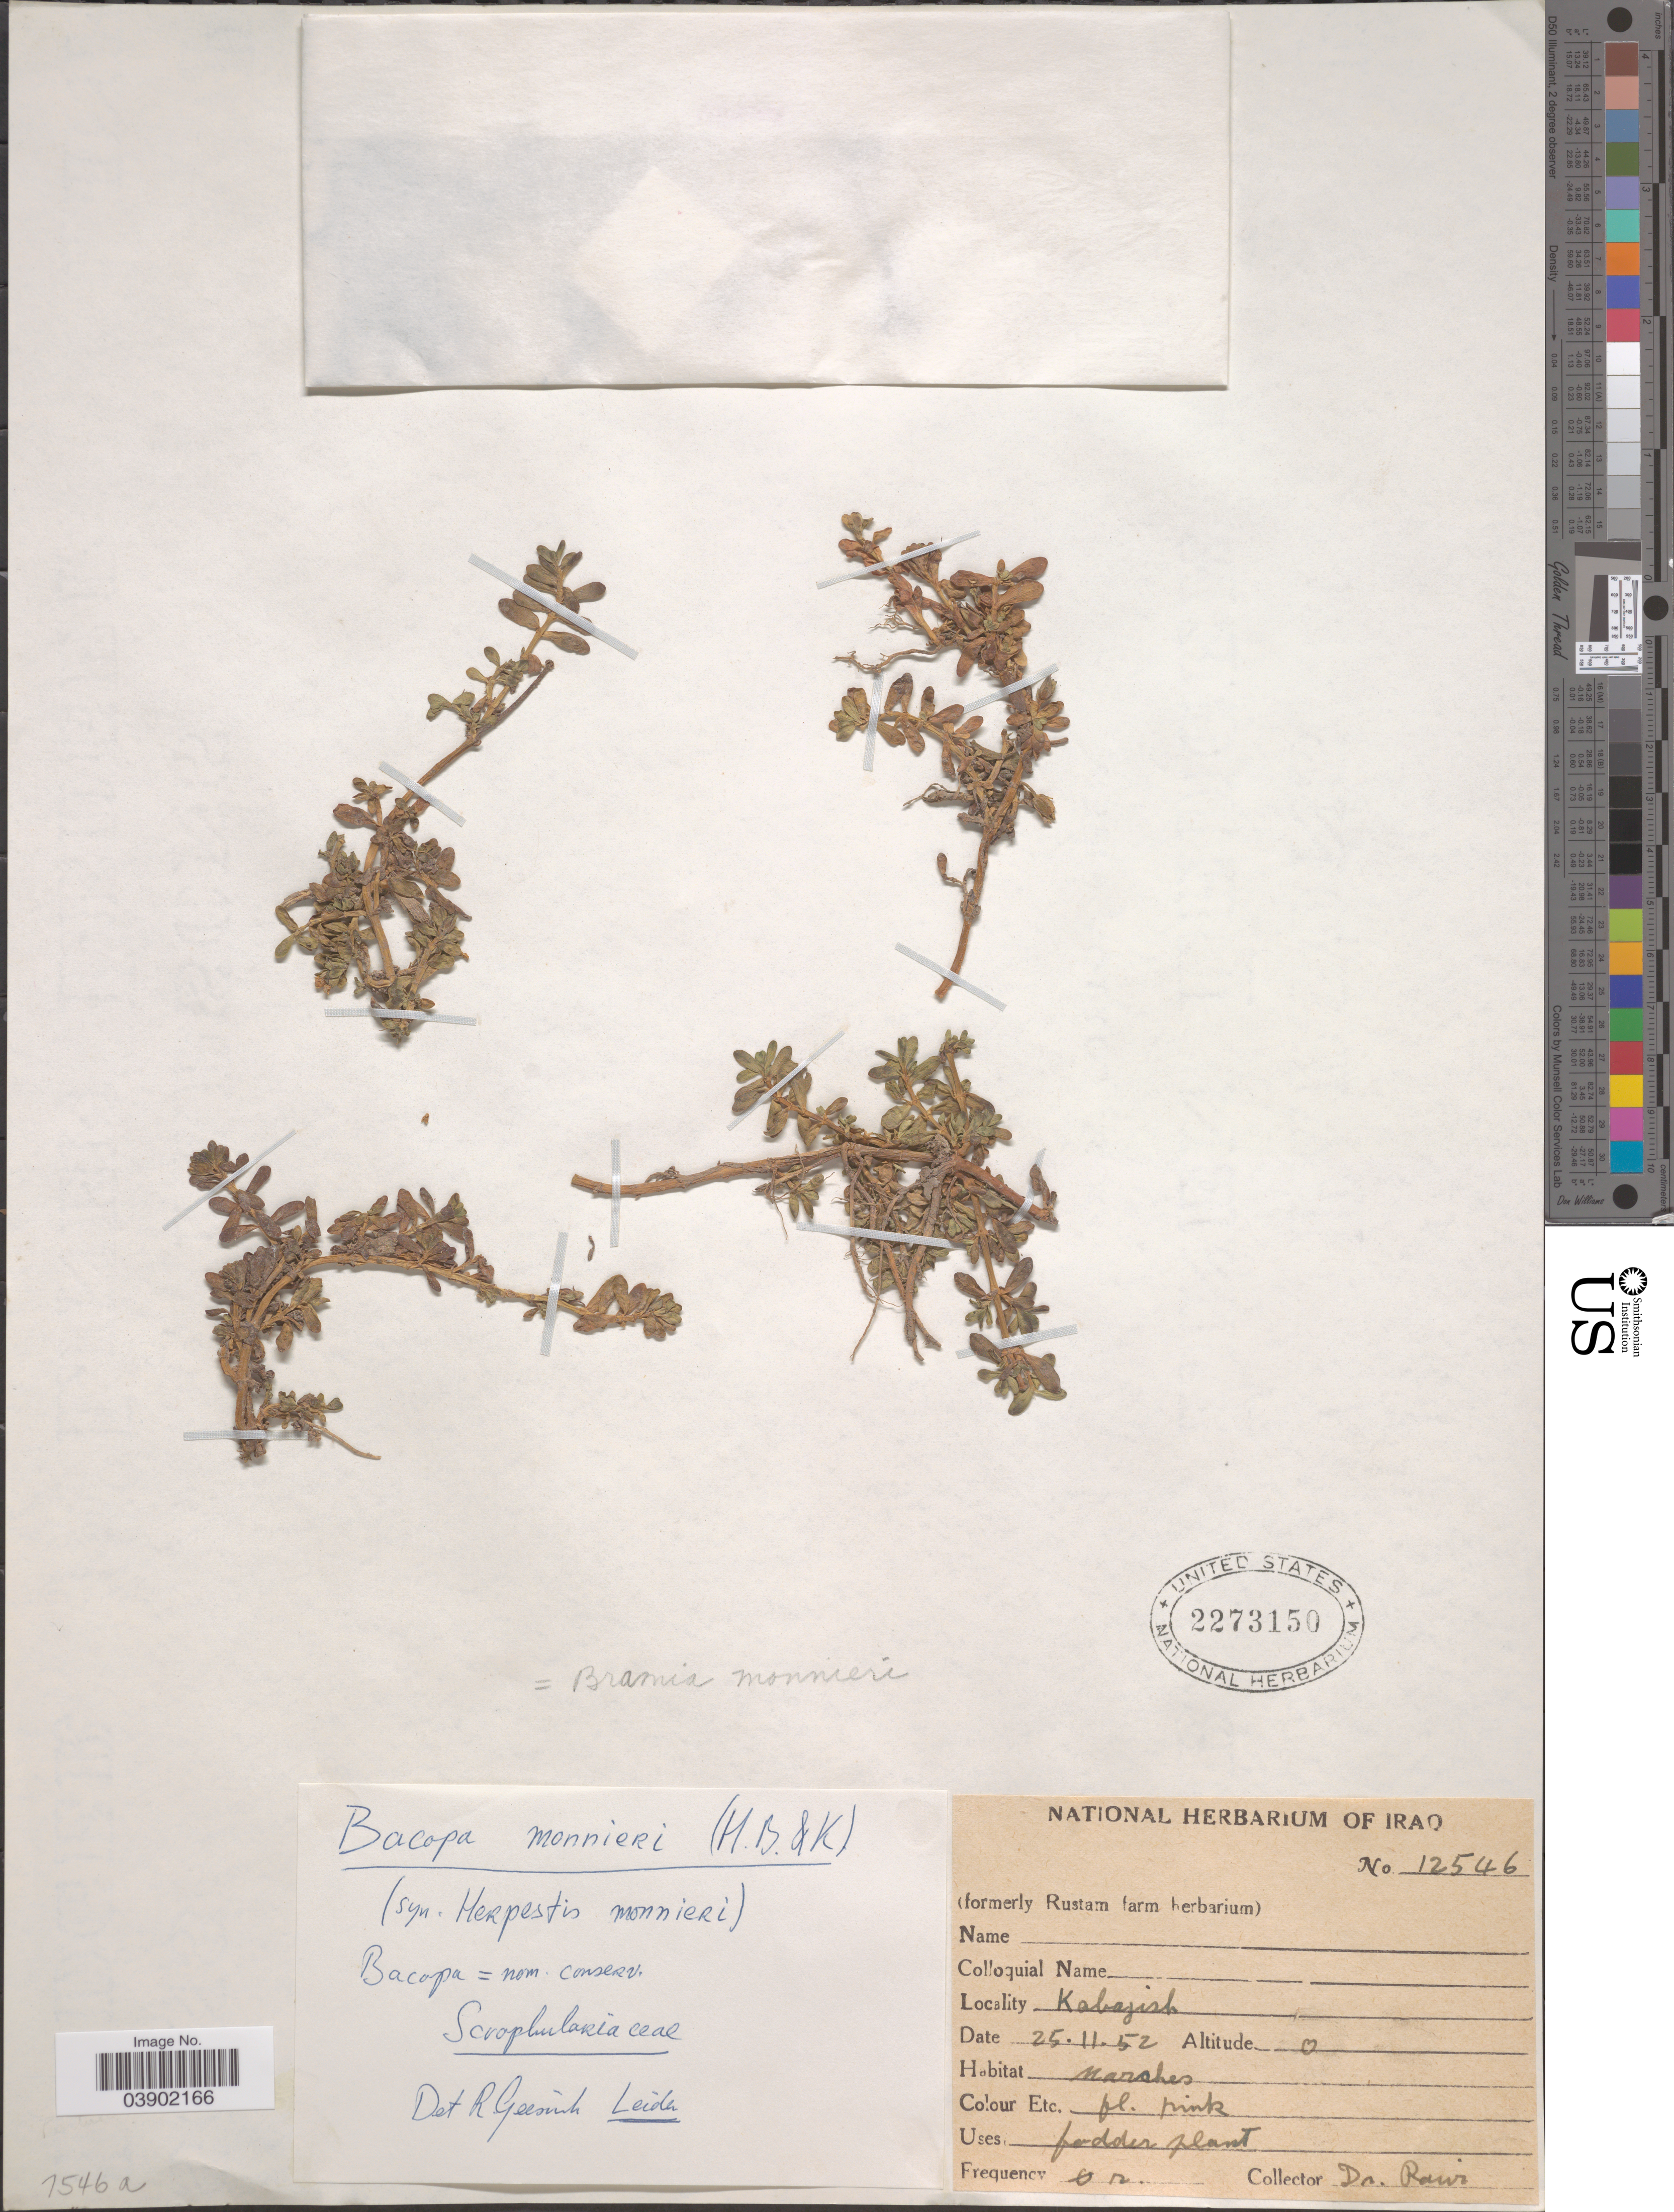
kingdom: Plantae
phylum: Tracheophyta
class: Magnoliopsida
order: Lamiales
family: Plantaginaceae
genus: Bacopa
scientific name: Bacopa monnieri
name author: (L.) Wettst.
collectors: -. Rawi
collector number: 12546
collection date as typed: Transcribed d/m/y: 25/11/52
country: Iraq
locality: Kabajish.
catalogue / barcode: US 2273150